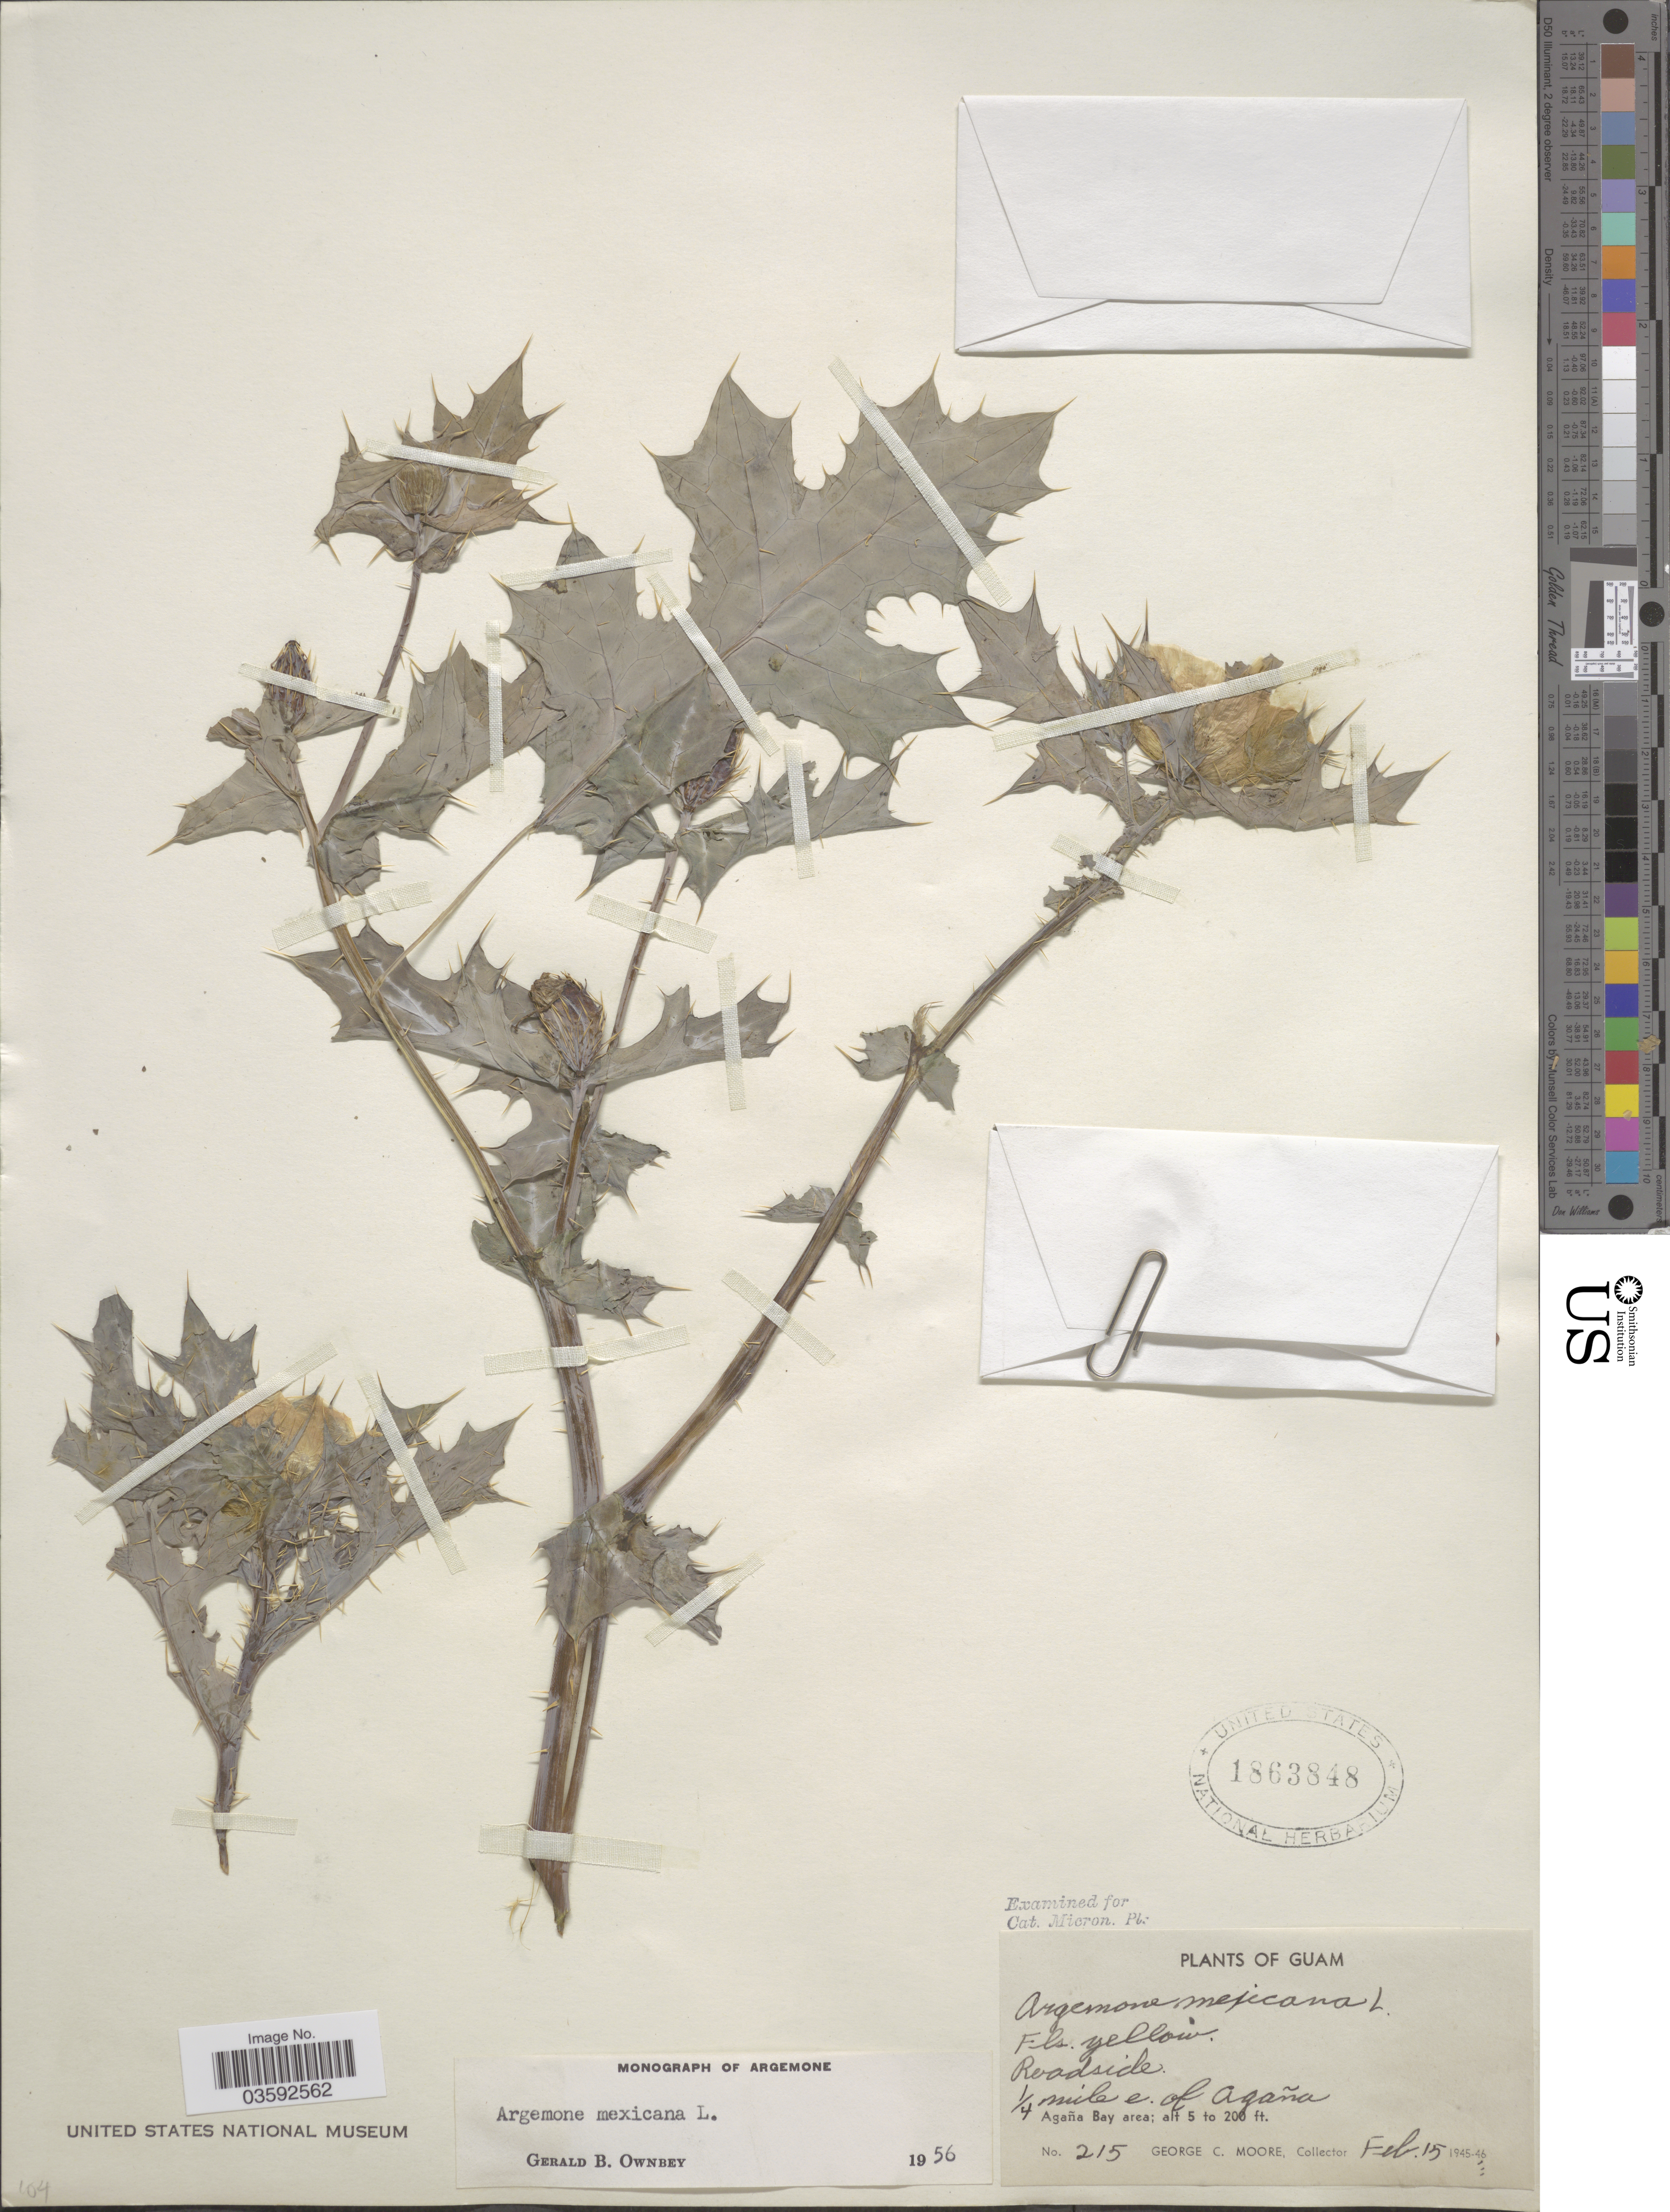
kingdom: Plantae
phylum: Tracheophyta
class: Magnoliopsida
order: Ranunculales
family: Papaveraceae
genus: Argemone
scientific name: Argemone mexicana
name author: L.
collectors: G. C. Moore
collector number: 215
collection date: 1946-02-15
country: Guam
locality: ¼ mile e. of Agaña. Agaña Bay area.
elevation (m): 2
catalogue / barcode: US 1863848